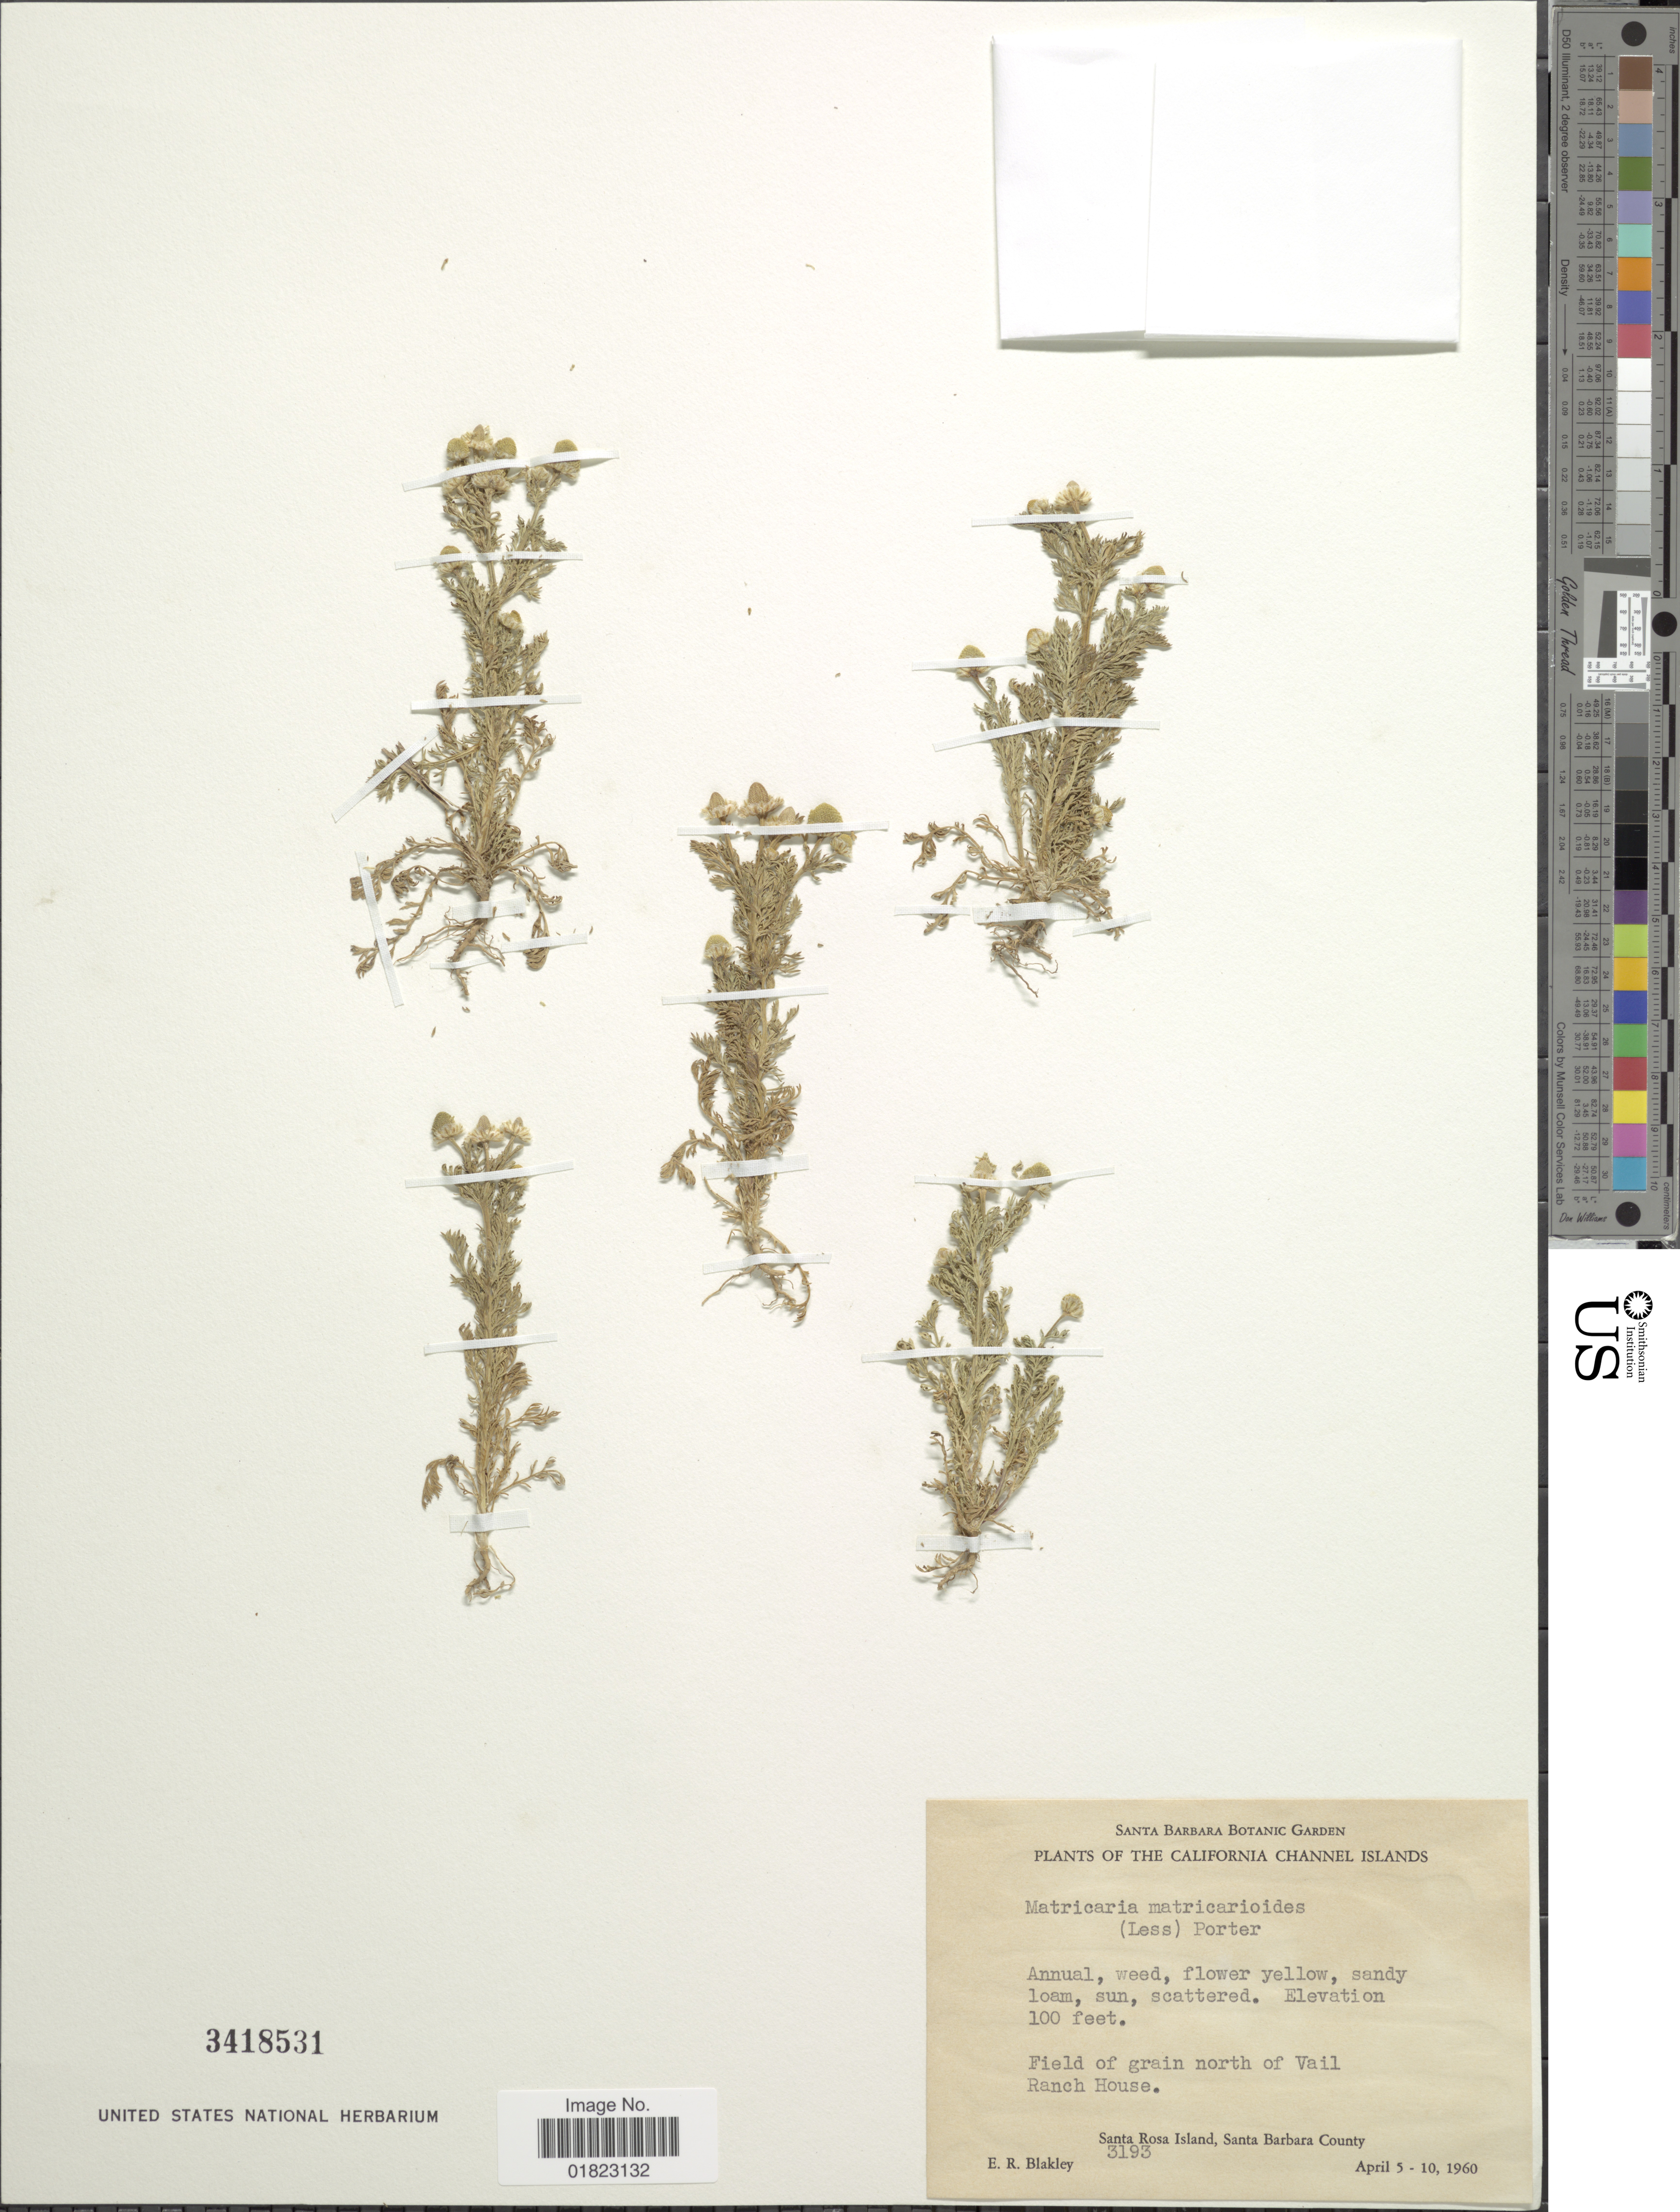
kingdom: Plantae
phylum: Tracheophyta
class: Magnoliopsida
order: Asterales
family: Asteraceae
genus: Matricaria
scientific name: Matricaria matricarioides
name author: (Less.) Porter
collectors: E. R. Blakley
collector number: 3193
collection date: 1960-04-05/1960-04-10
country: United States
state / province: California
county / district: Santa Barbara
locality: California Channel Islands. Field of grain north of Vail Ranch House. Santa Rosa Island, Santa Barbara County.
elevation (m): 30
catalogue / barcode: US 3418531